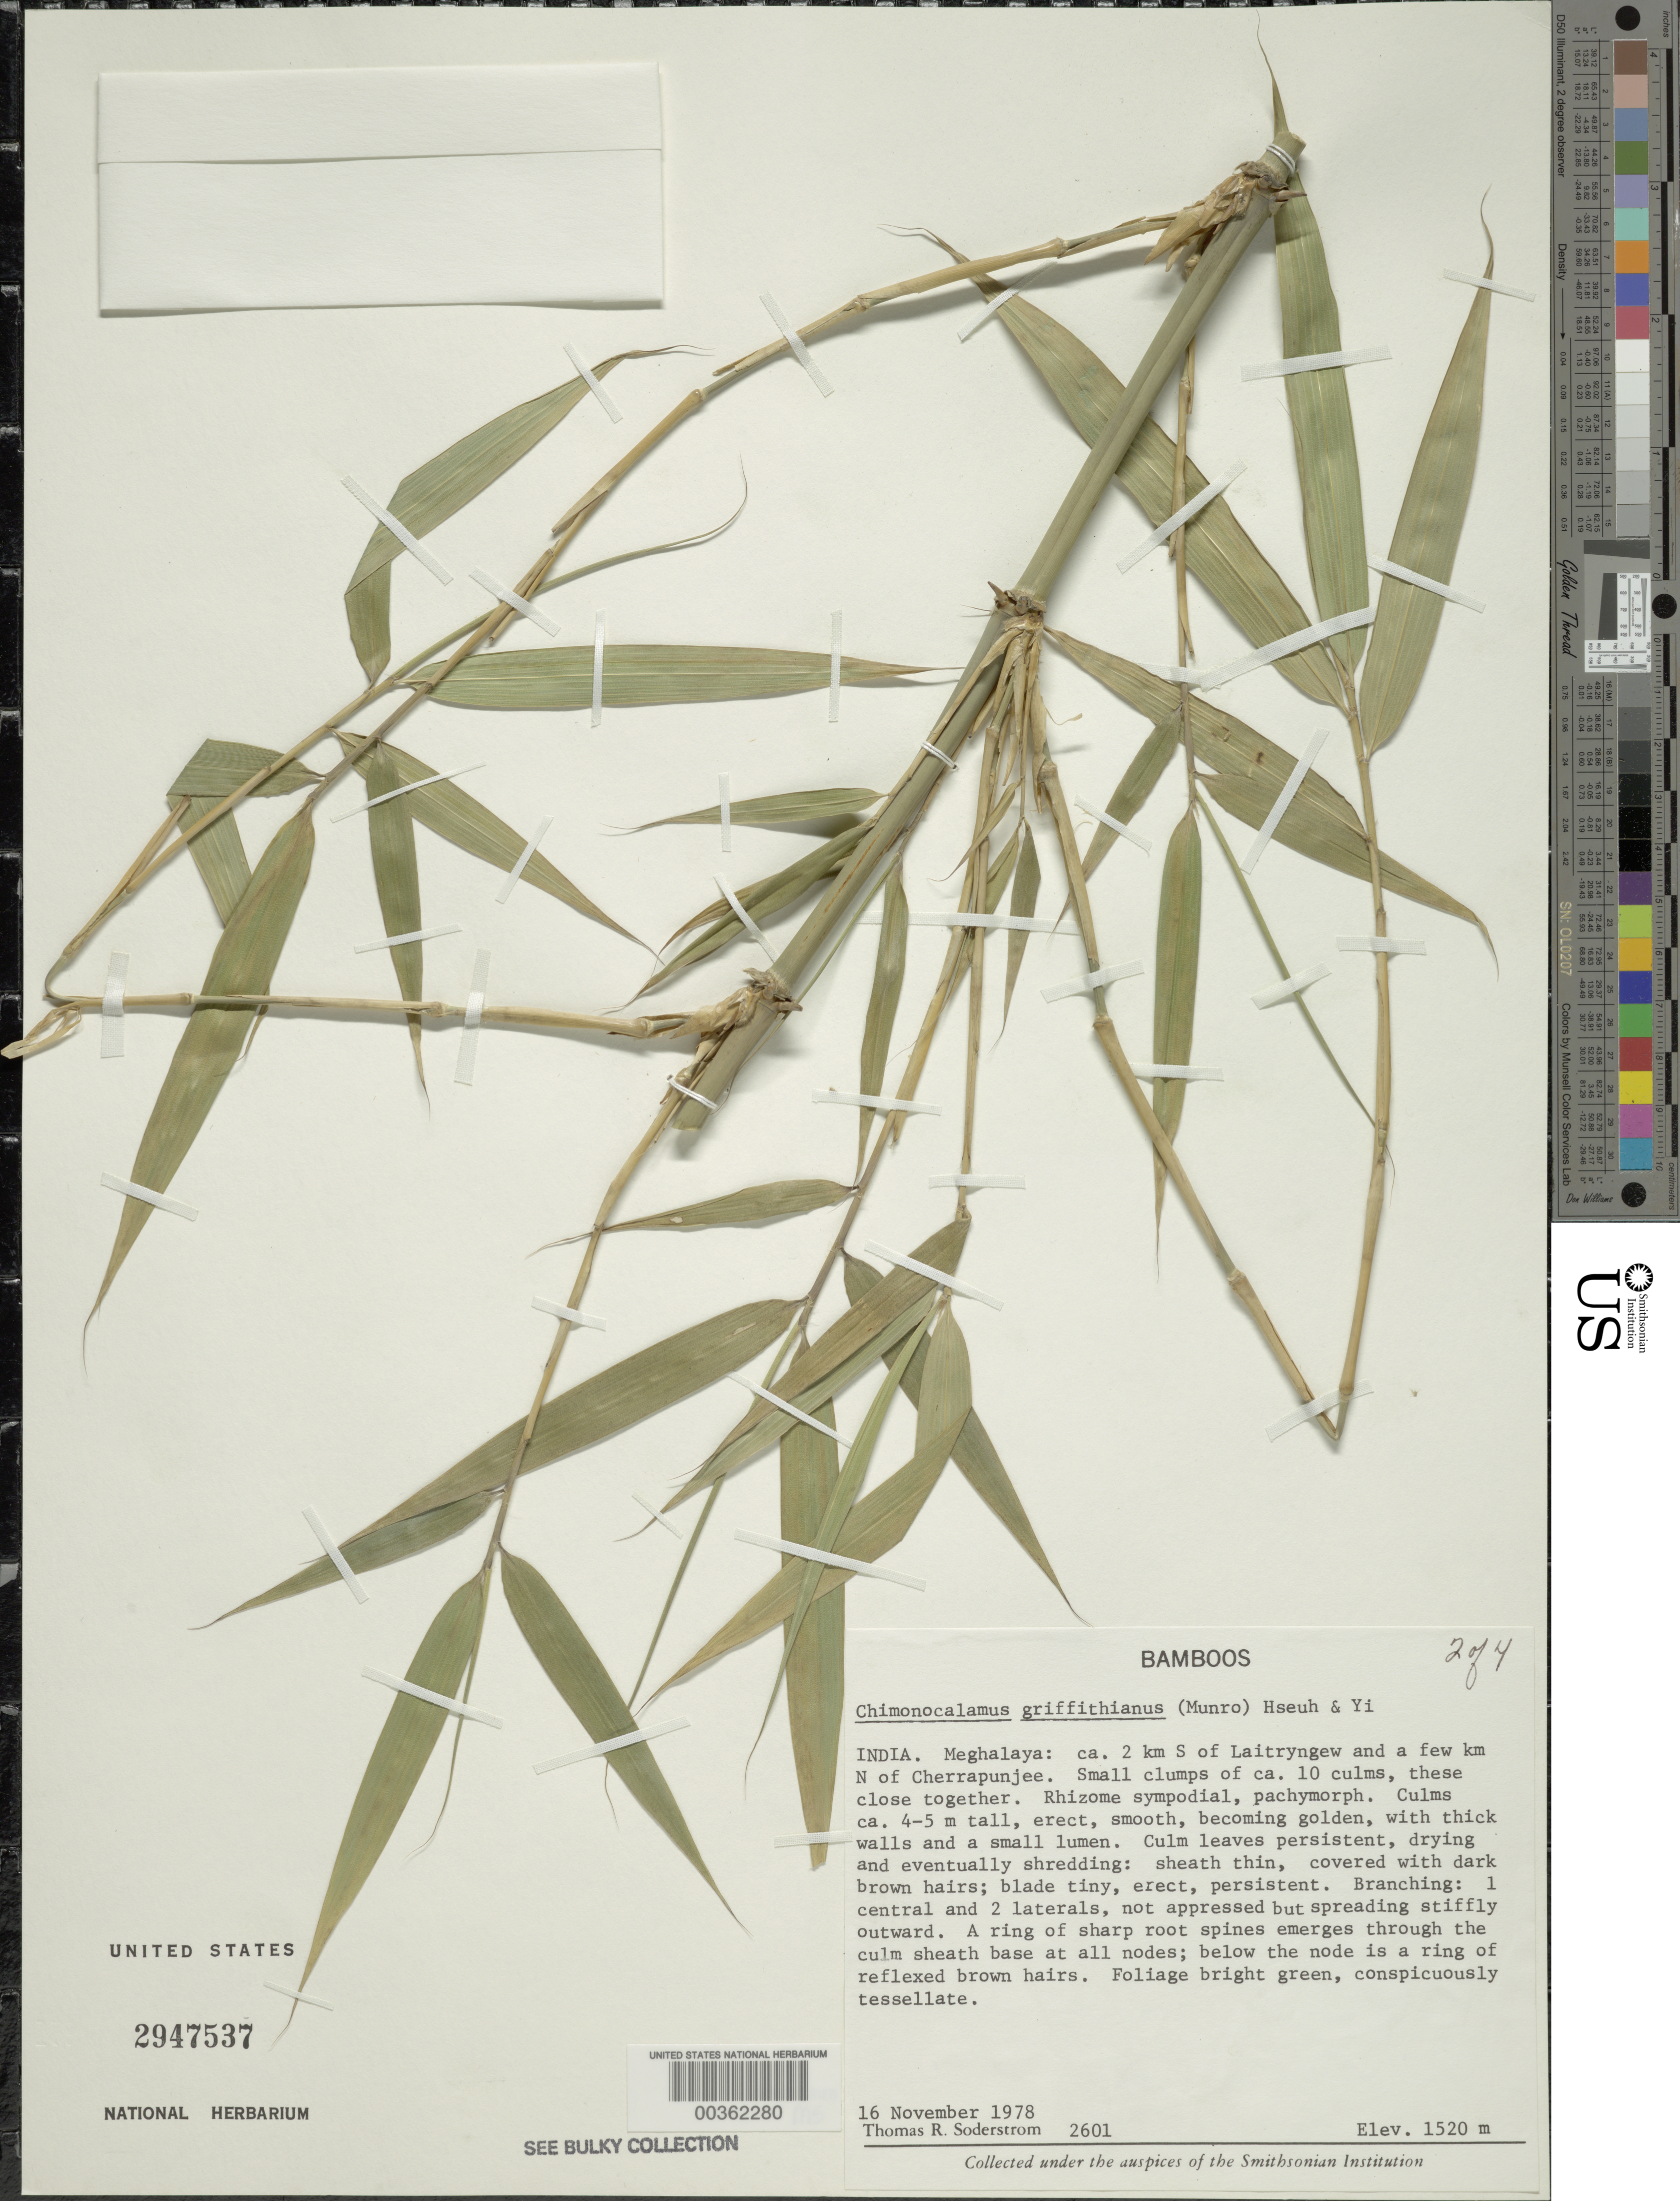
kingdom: Plantae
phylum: Tracheophyta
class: Liliopsida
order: Poales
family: Poaceae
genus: Chimonocalamus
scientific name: Chimonocalamus griffithianus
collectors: T. R. Soderstrom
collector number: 2601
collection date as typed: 16 Nov 1978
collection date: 1978-11-16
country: India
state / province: Meghalaya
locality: Meghalaya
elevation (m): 1520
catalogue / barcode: US 2947537